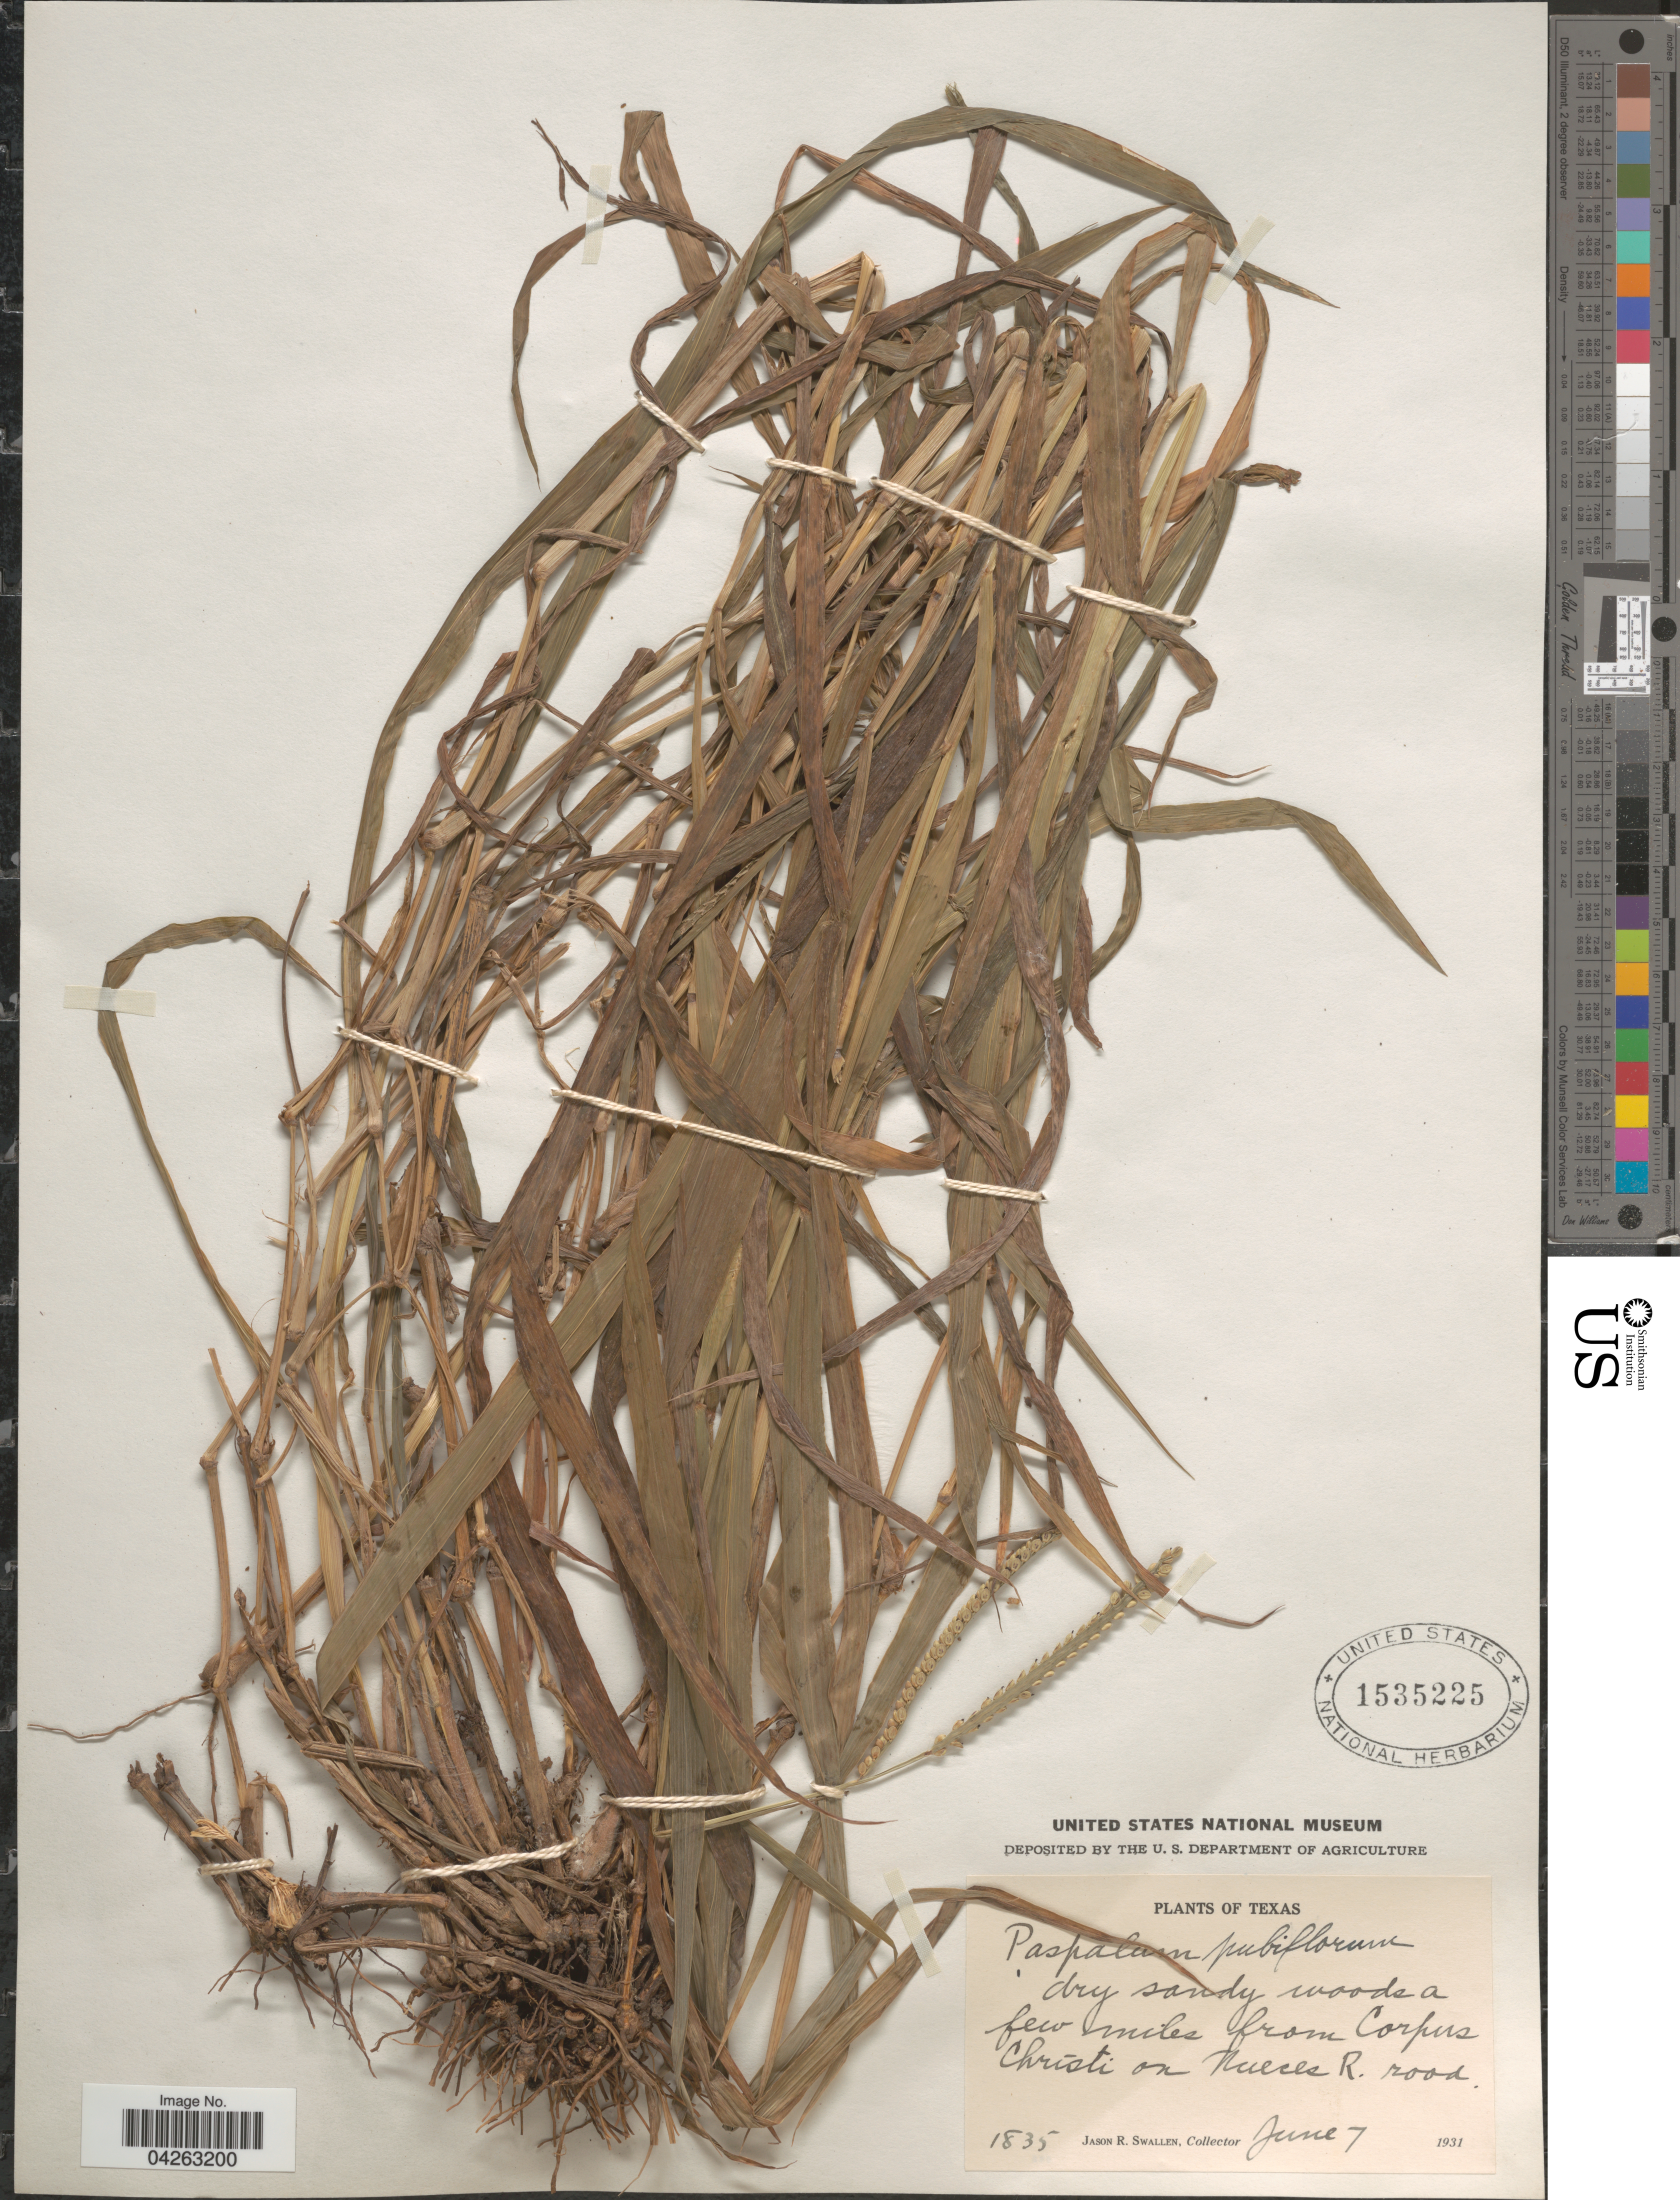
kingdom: Plantae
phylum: Tracheophyta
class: Liliopsida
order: Poales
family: Poaceae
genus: Paspalum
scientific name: Paspalum pubiflorum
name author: Rupr. ex E. Fourn.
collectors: J. R. Swallen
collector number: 1835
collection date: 1931-06-07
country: United States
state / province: Texas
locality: Dry sandy woods a few miles from Corpus Christi on Nueces R. road.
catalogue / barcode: US 1535225